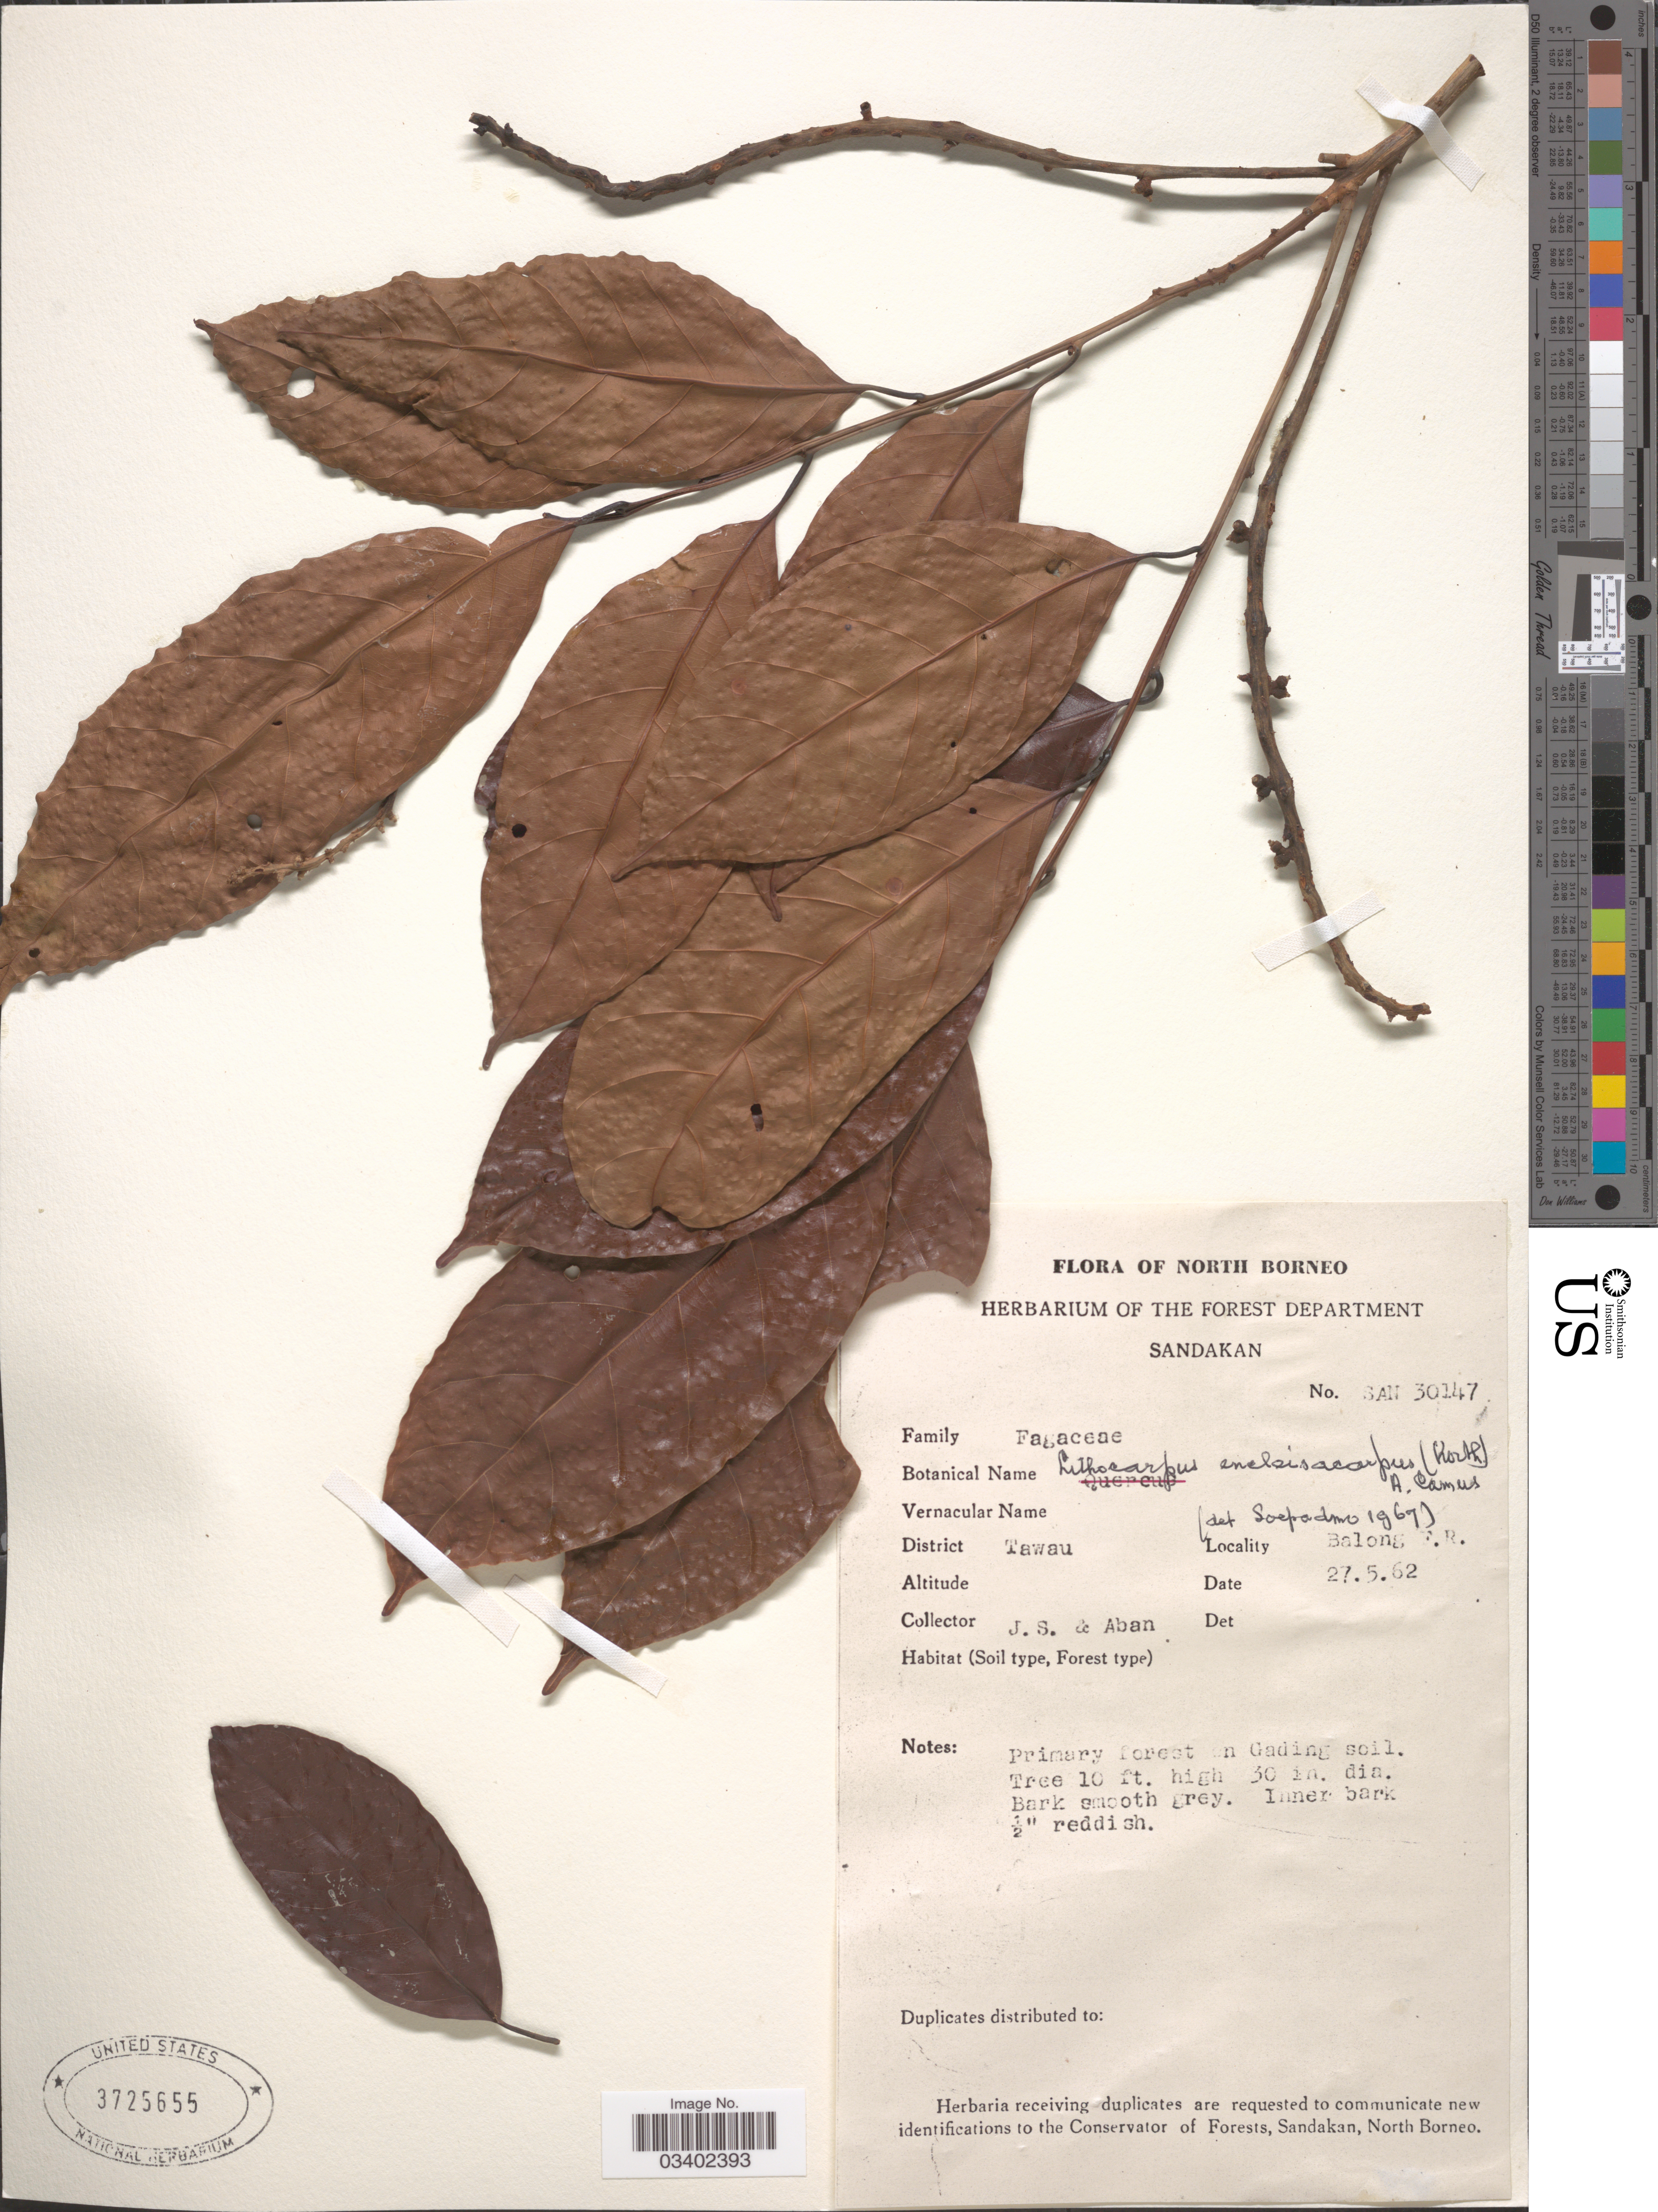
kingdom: Plantae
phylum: Tracheophyta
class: Magnoliopsida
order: Fagales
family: Fagaceae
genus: Lithocarpus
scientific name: Lithocarpus encleisocarpus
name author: (Korth.) A. Camus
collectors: J. S. & -- Aban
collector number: SAN 30147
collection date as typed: Transcribed d/m/y: 27/5/62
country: Malaysia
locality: North Borneo. District Tawau. Balong F.R.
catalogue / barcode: US 3725655